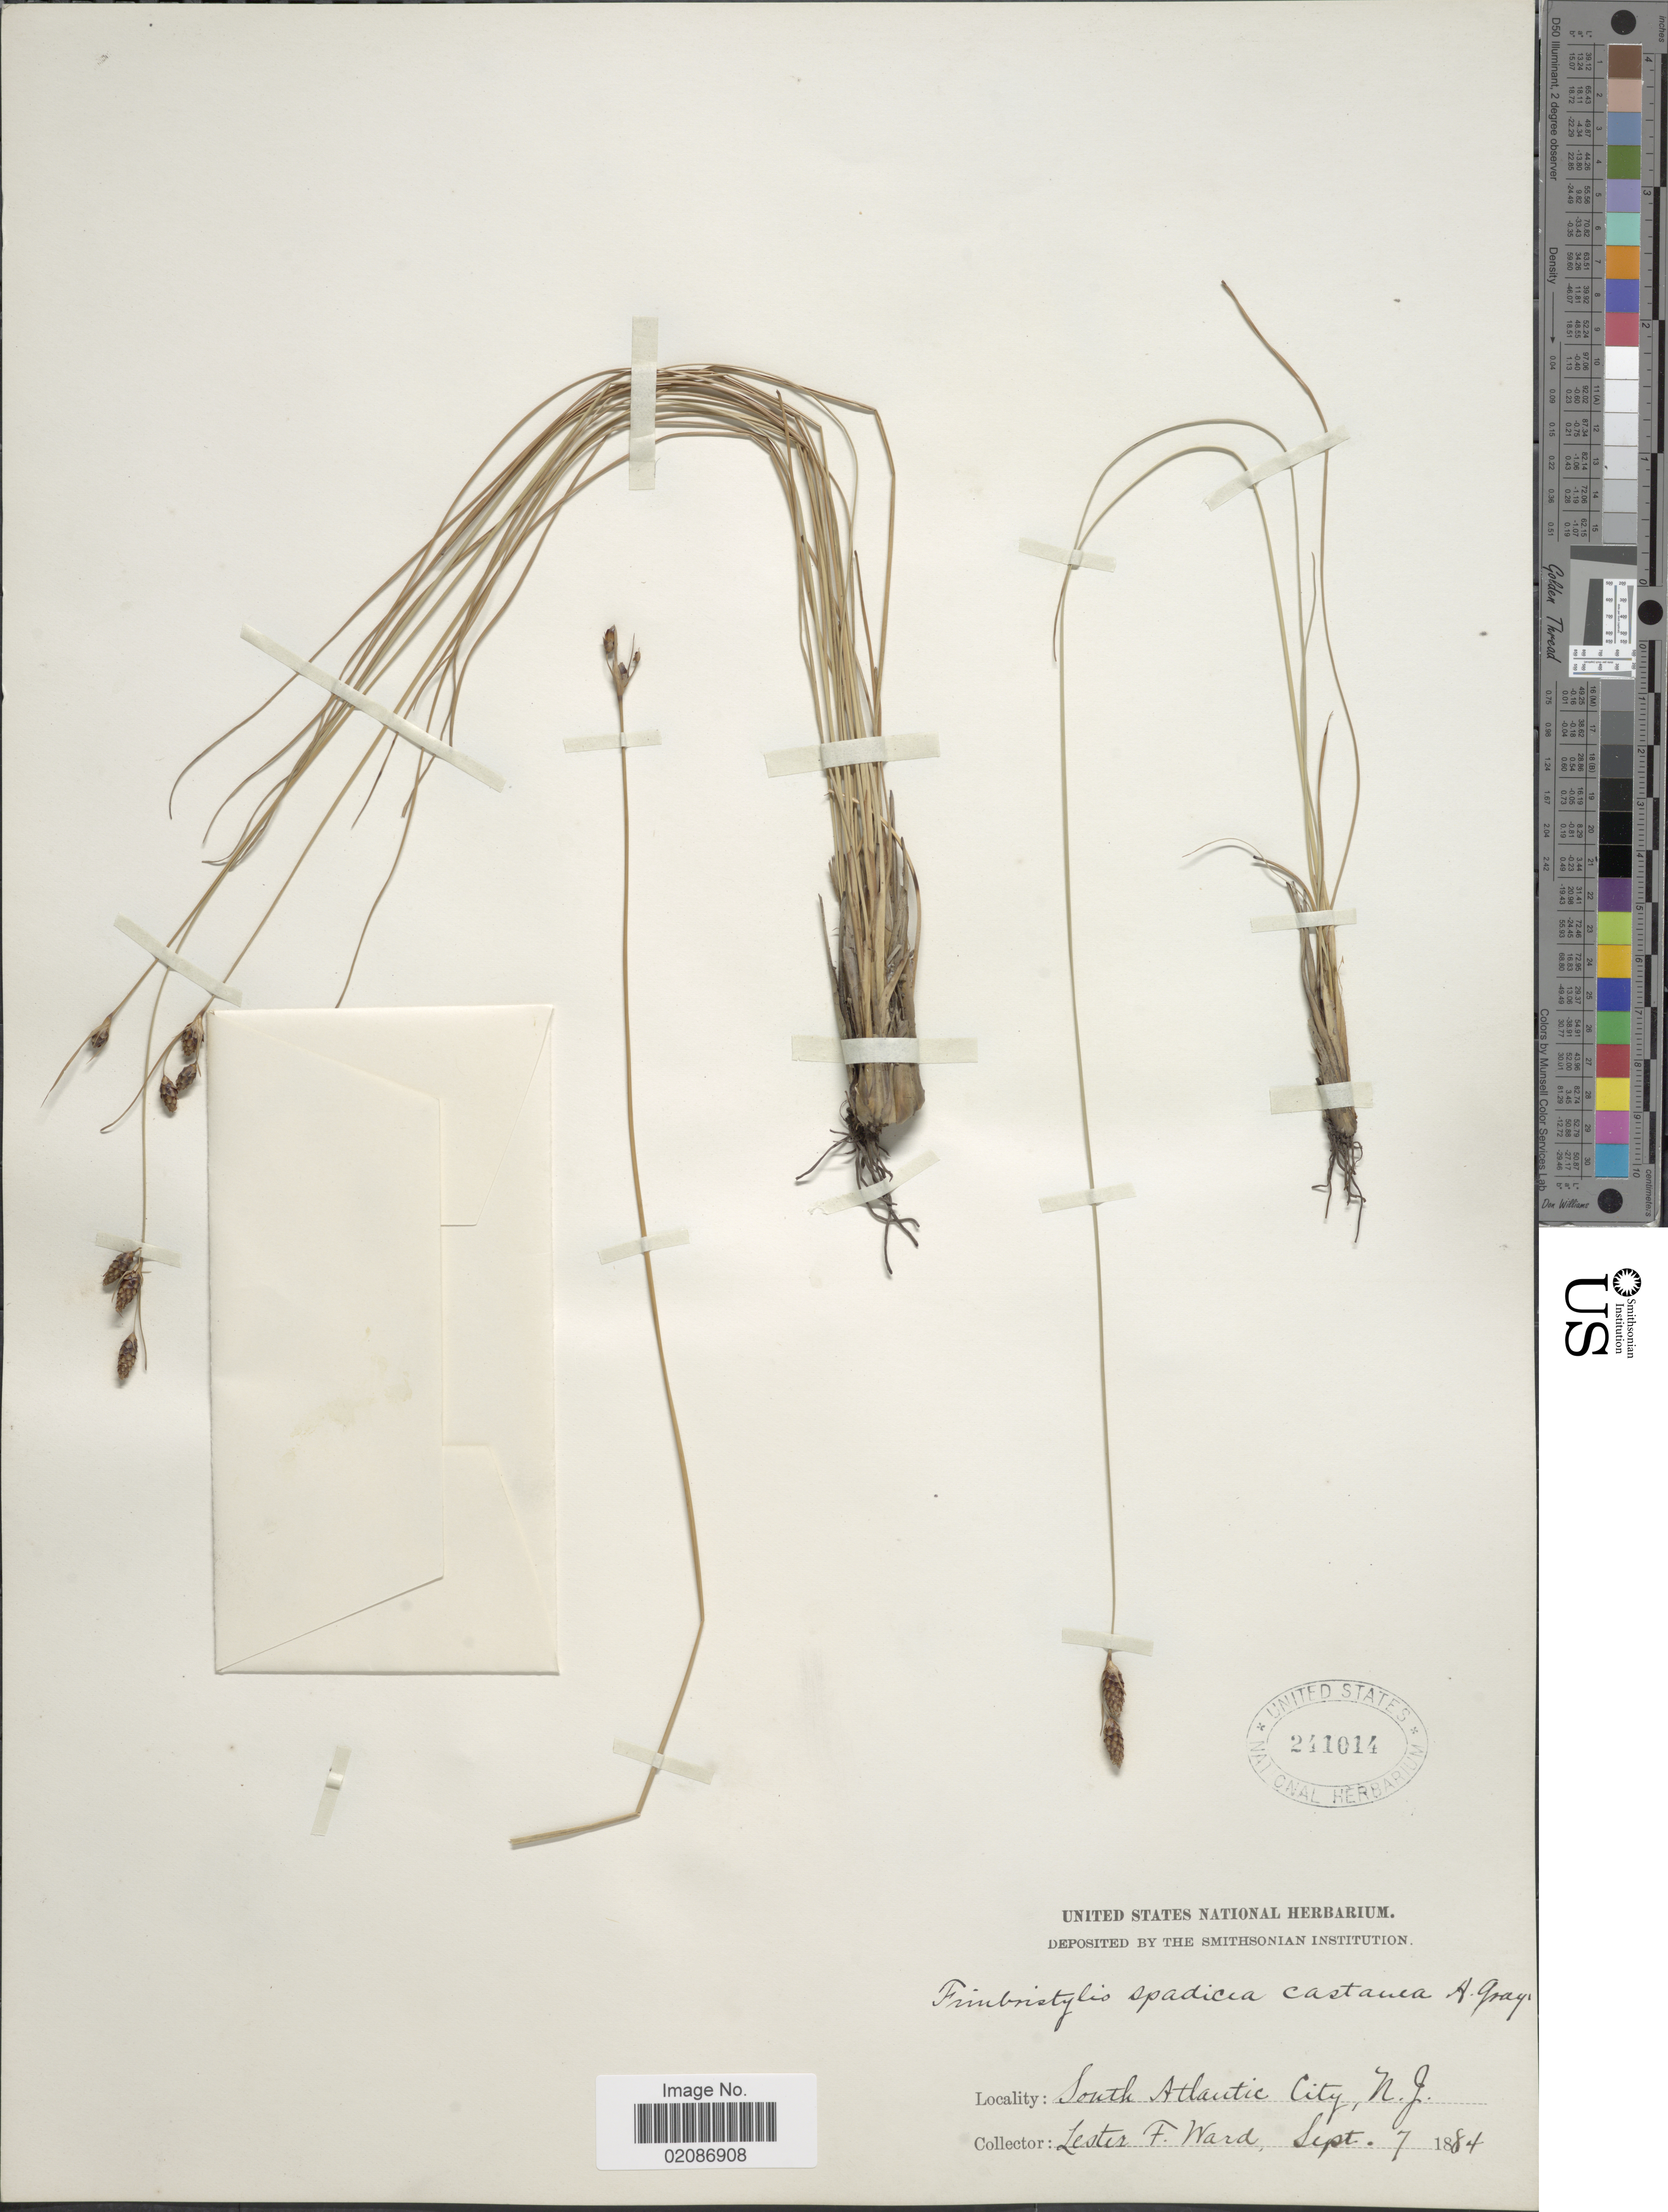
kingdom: Plantae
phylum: Tracheophyta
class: Liliopsida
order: Poales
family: Cyperaceae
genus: Fimbristylis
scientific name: Fimbristylis castanea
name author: (Michx.) Vahl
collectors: L. F. Ward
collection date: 1884-09-07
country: United States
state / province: New Jersey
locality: South Atlantic City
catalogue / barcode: US 241014